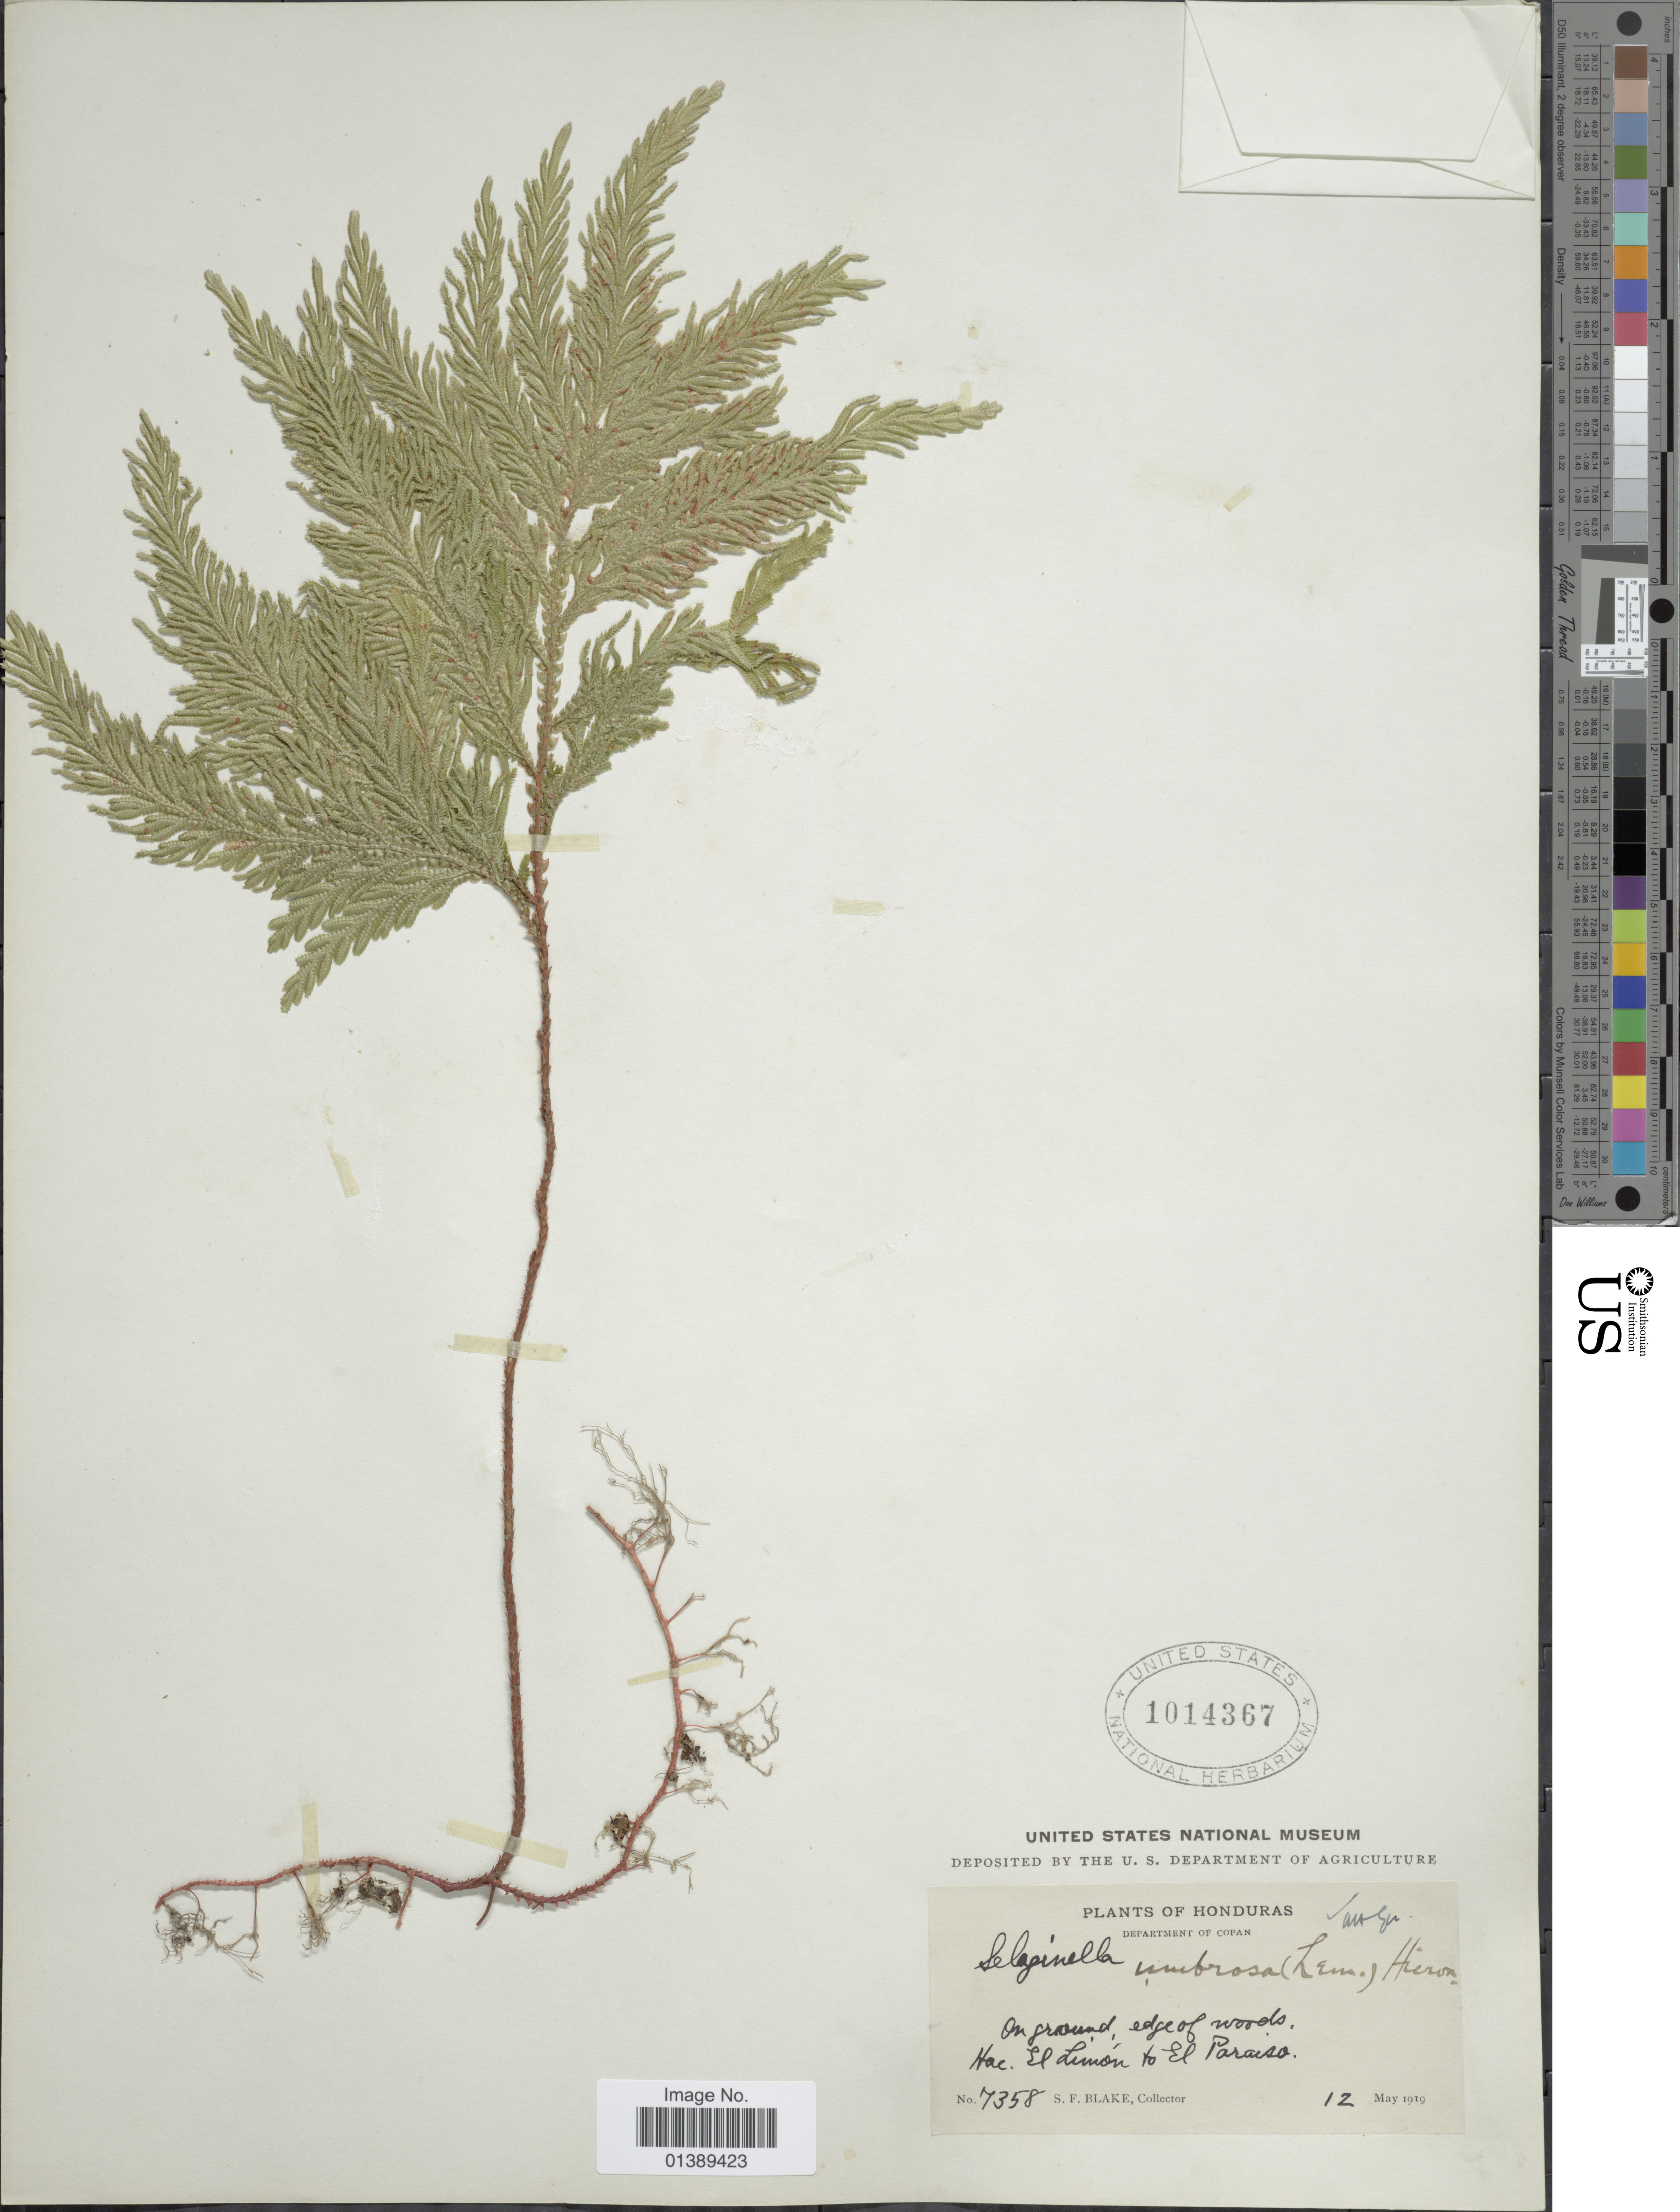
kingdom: Plantae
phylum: Tracheophyta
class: Lycopodiopsida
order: Selaginellales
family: Selaginellaceae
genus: Selaginella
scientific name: Selaginella umbrosa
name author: Lem. ex Hieron.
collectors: S. Blake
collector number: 7358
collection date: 1919-05-12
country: Honduras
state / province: Copán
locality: Hac El Limón to El Paraiso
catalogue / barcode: US 1014367